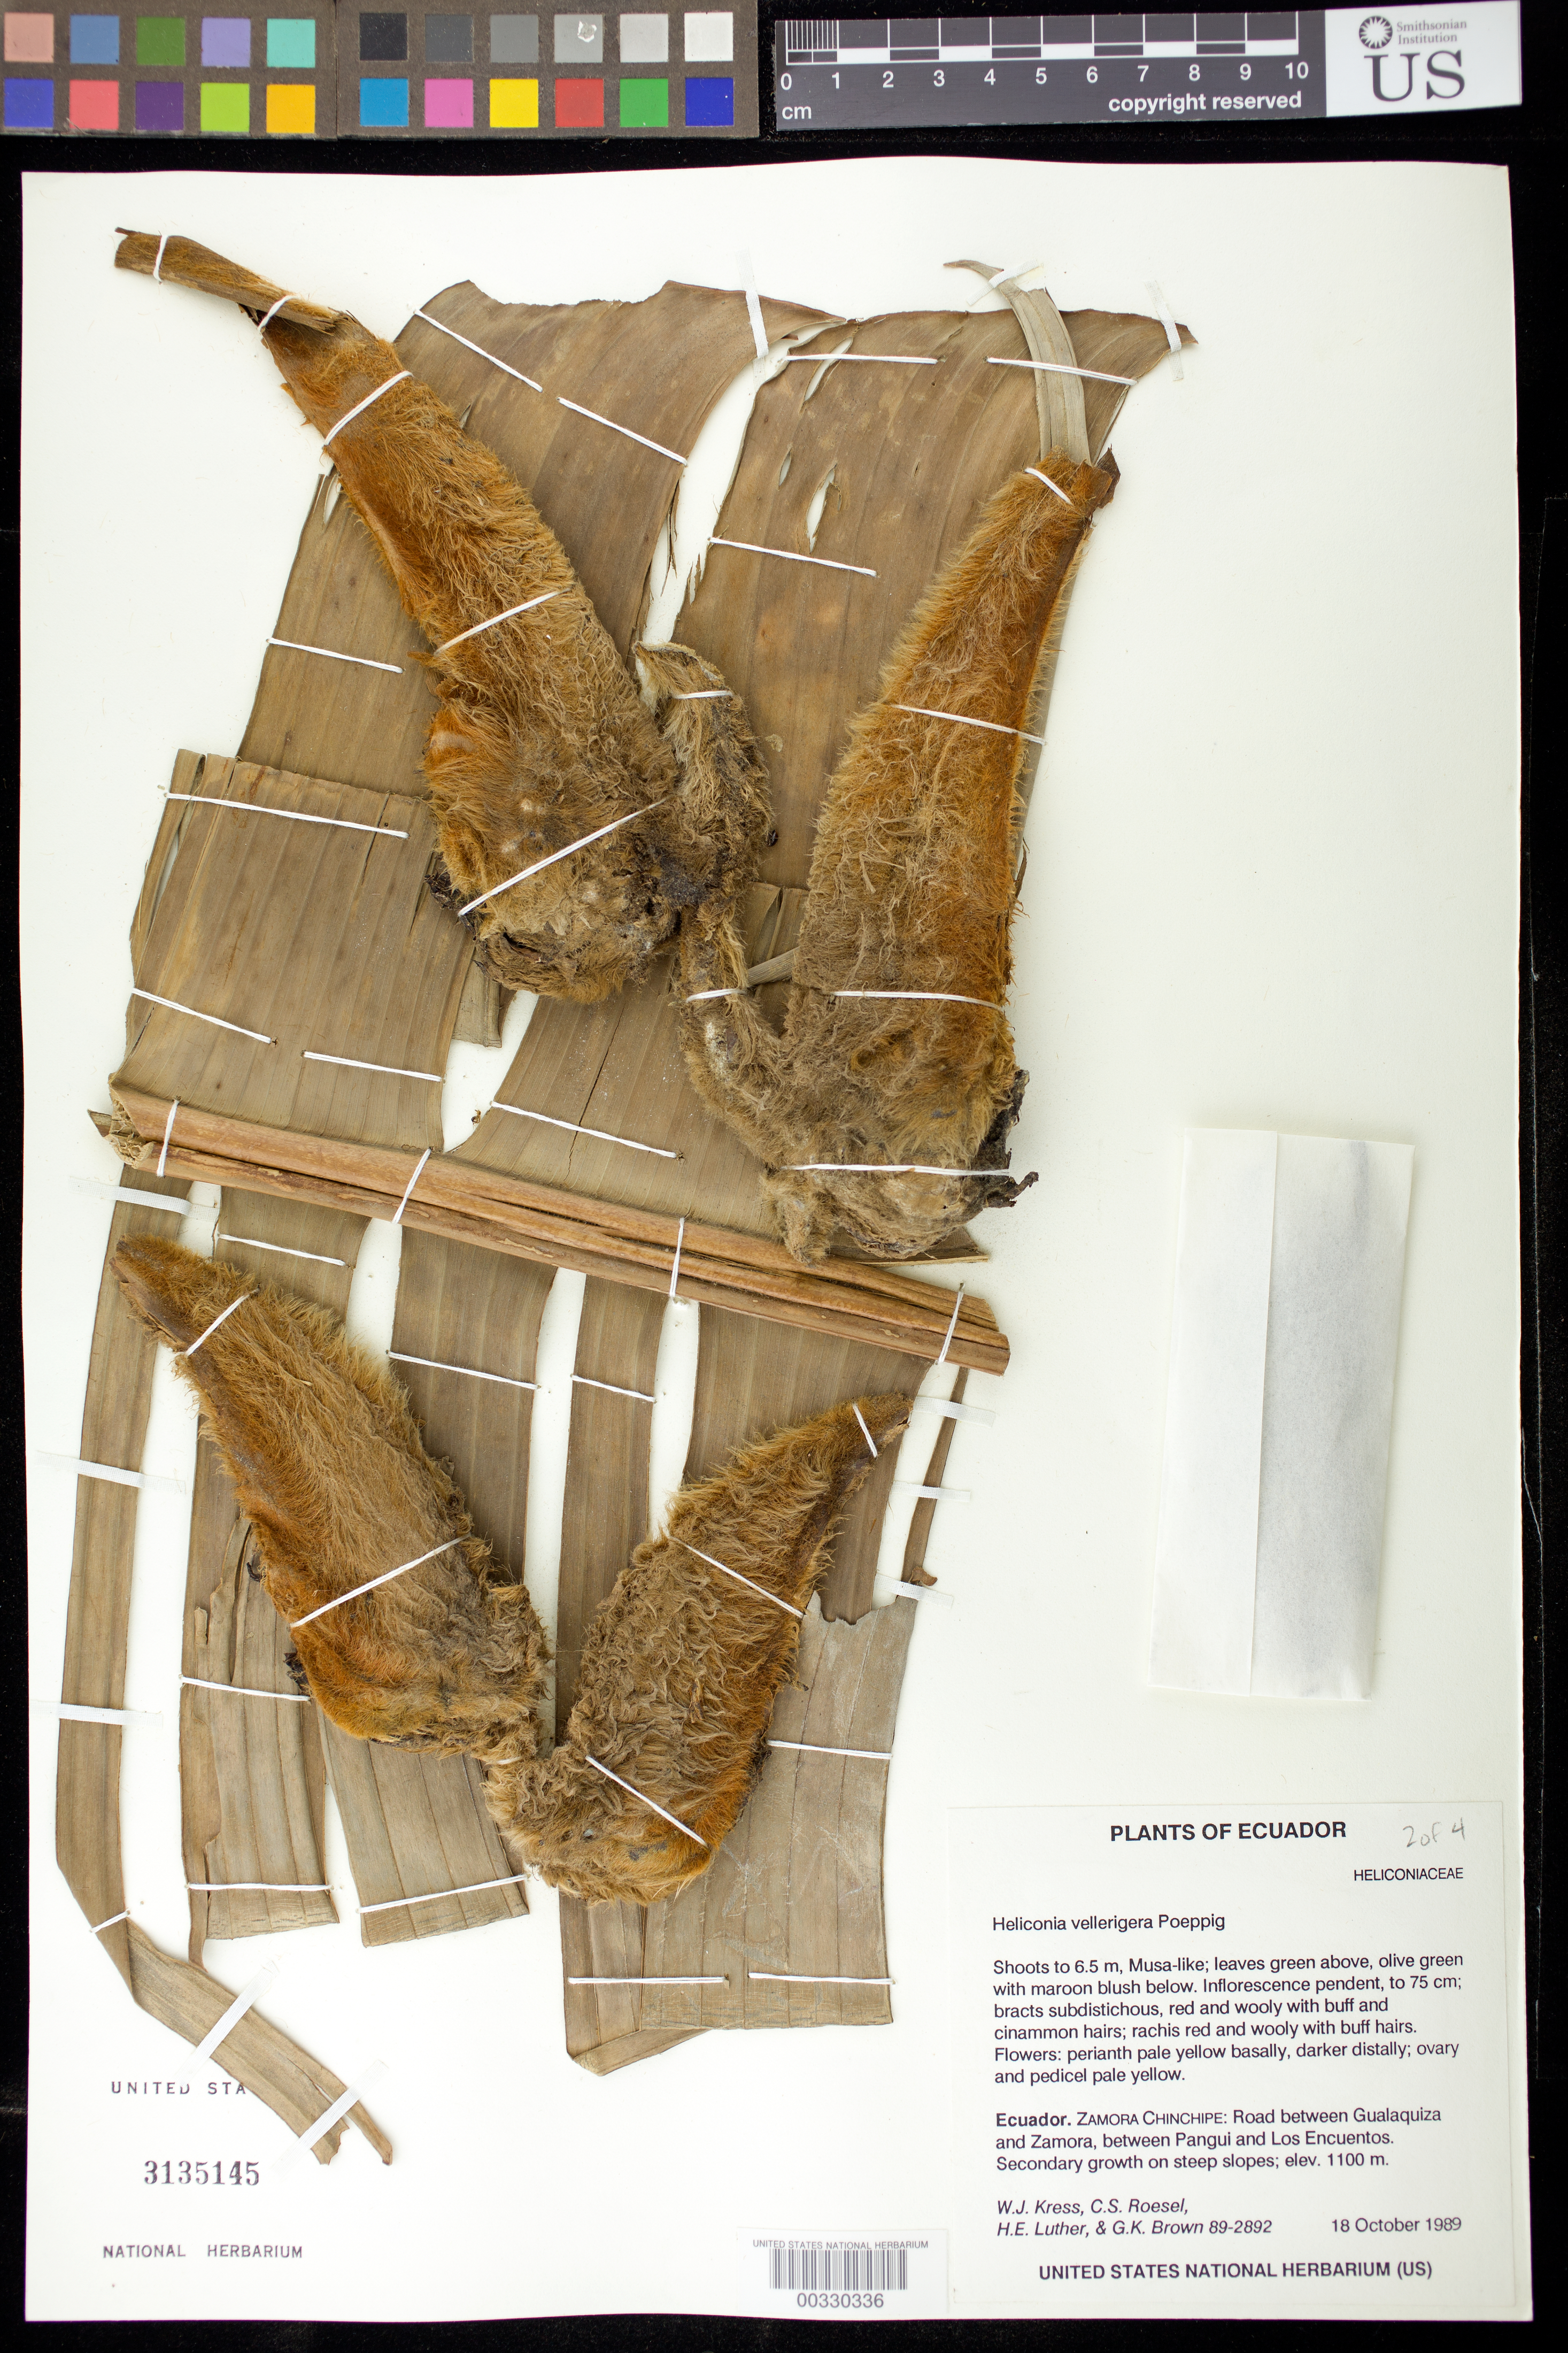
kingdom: Plantae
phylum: Tracheophyta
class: Liliopsida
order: Zingiberales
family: Heliconiaceae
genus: Heliconia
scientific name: Heliconia vellerigera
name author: Poepp.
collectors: W. J. Kress, C. S. Roesel, Harry E. Luther & G. K. Brown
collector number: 89-2892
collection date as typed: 18 Oct 1989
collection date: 1989-10-18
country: Ecuador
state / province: Zamora-Chinchipe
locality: Road between Gualaquiza and Zamora, between pangui and los encuentos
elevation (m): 1100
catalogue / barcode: US 3135145